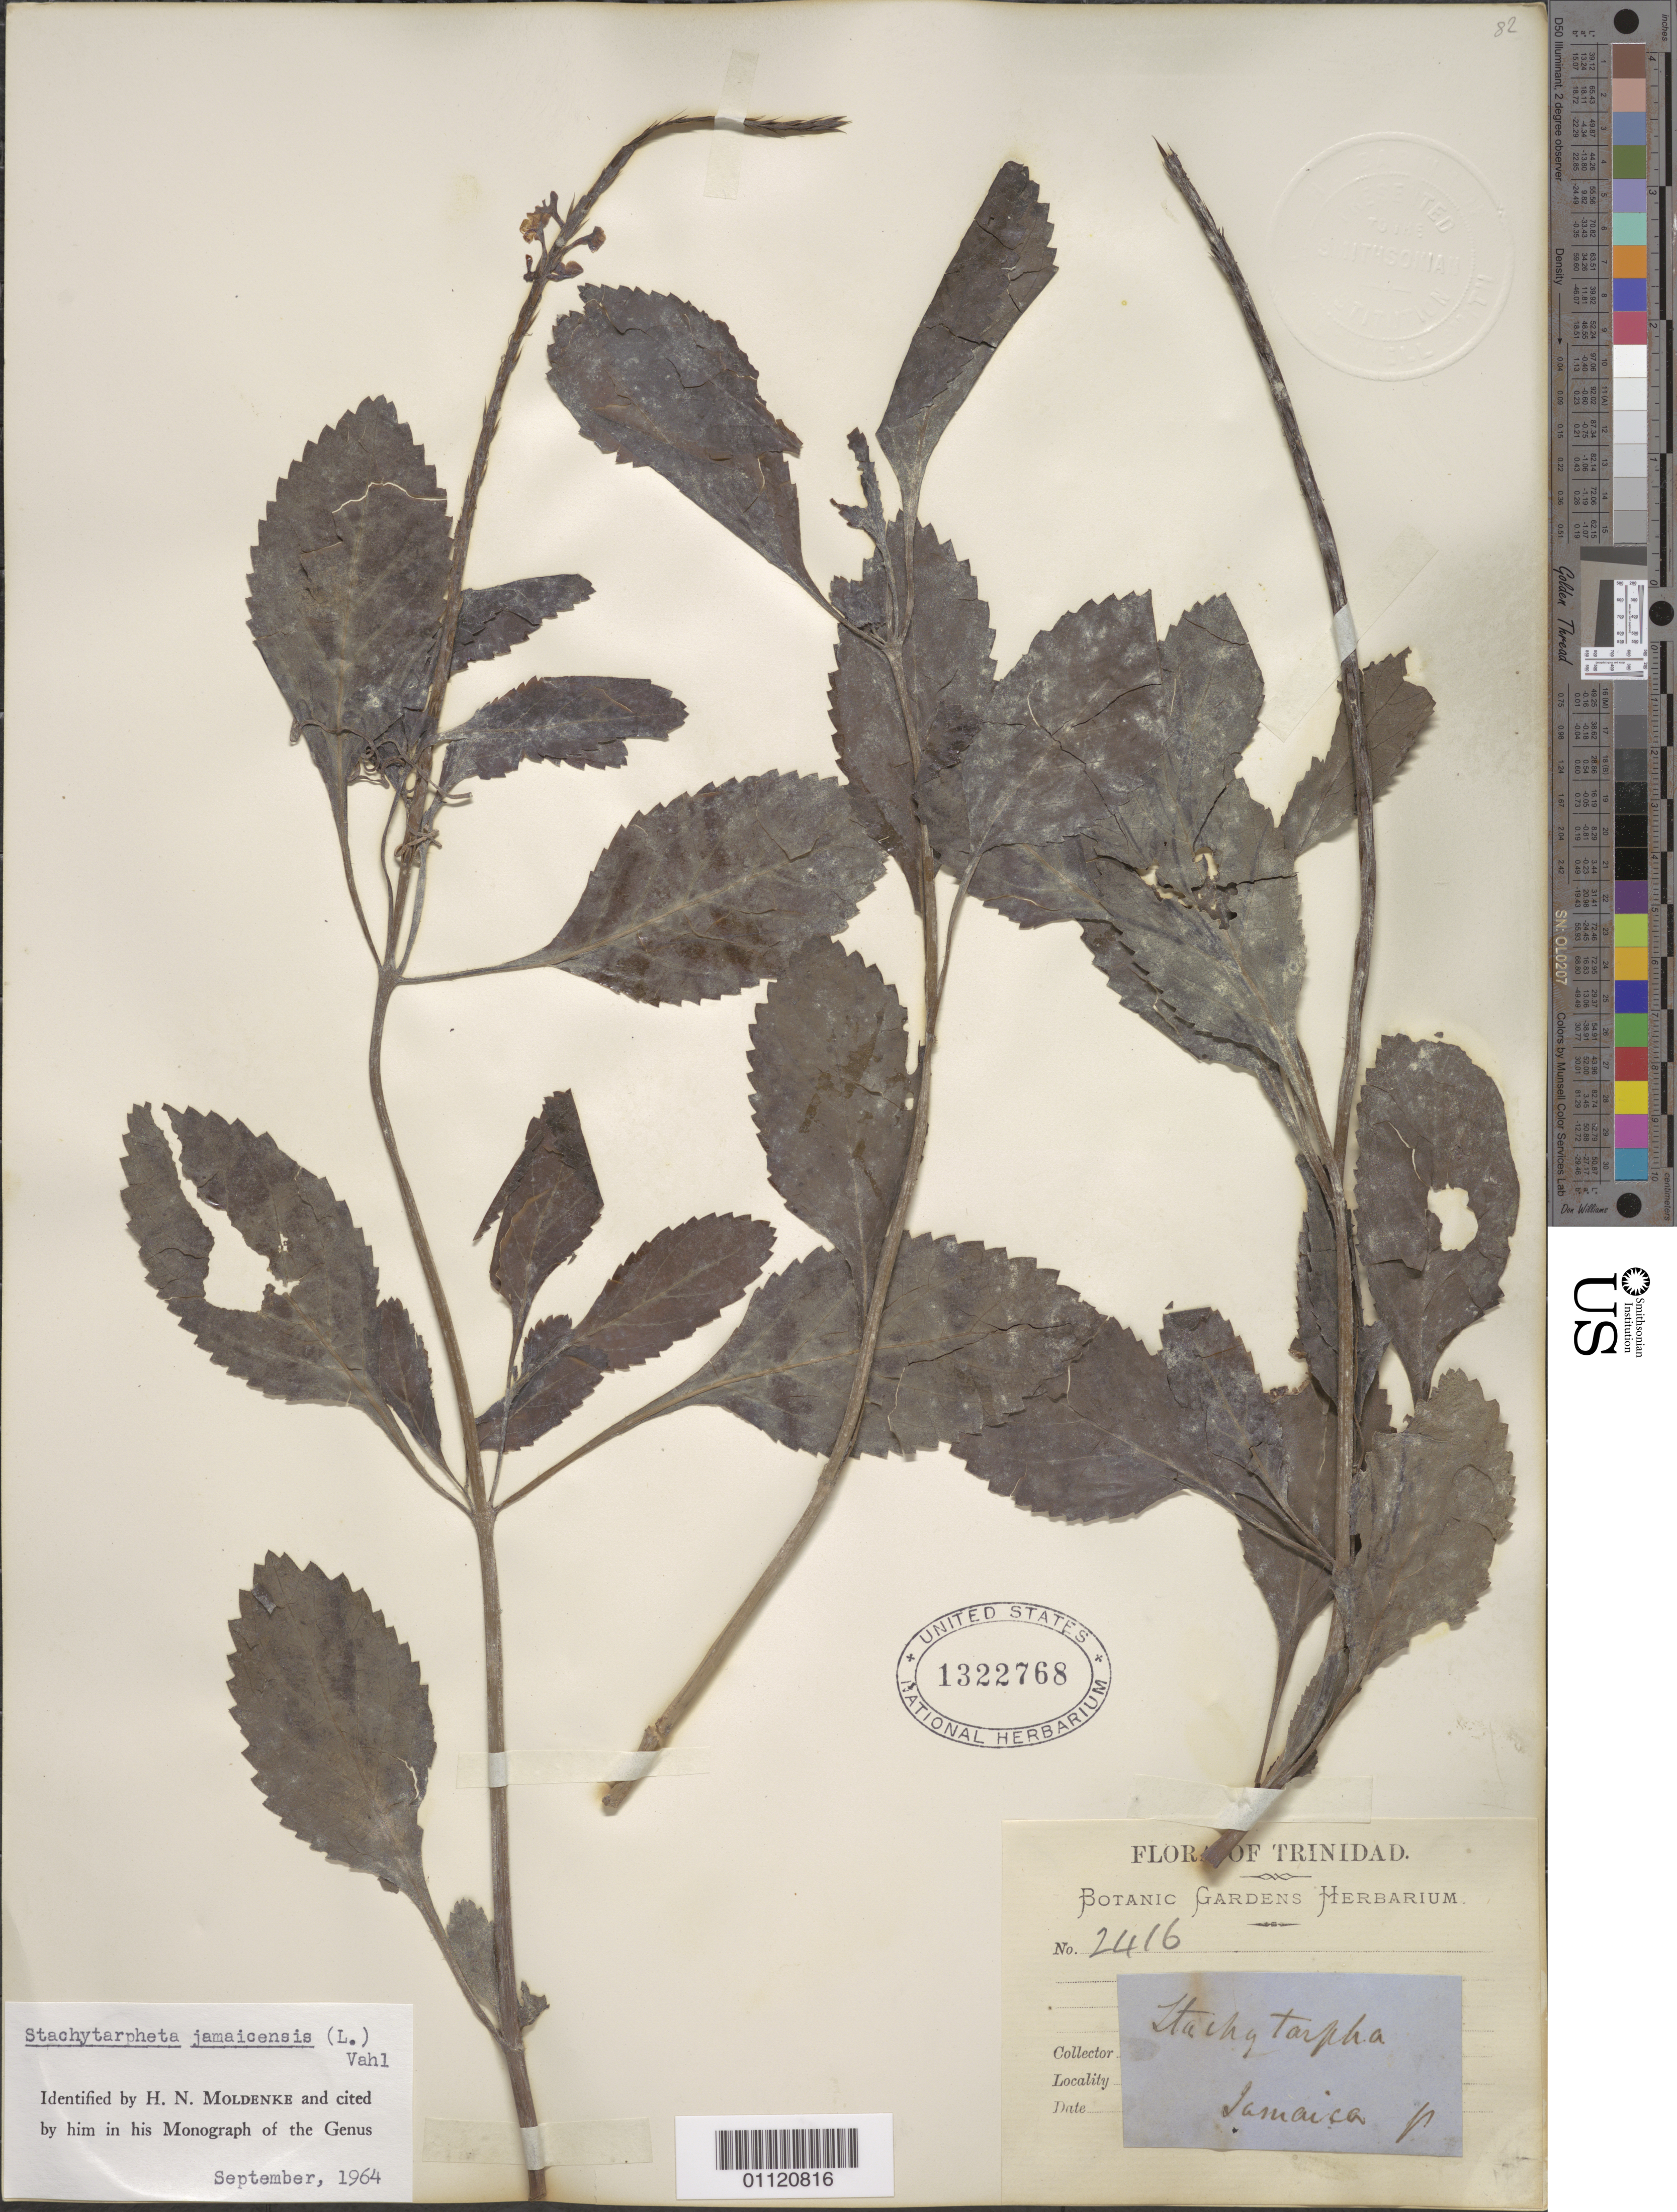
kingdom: Plantae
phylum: Tracheophyta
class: Magnoliopsida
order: Lamiales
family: Verbenaceae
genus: Stachytarpheta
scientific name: Stachytarpheta jamaicensis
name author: (L.) Vahl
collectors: Botanic Gardens Herbarium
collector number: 2416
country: Trinidad and Tobago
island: Trinidad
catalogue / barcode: US 1322768